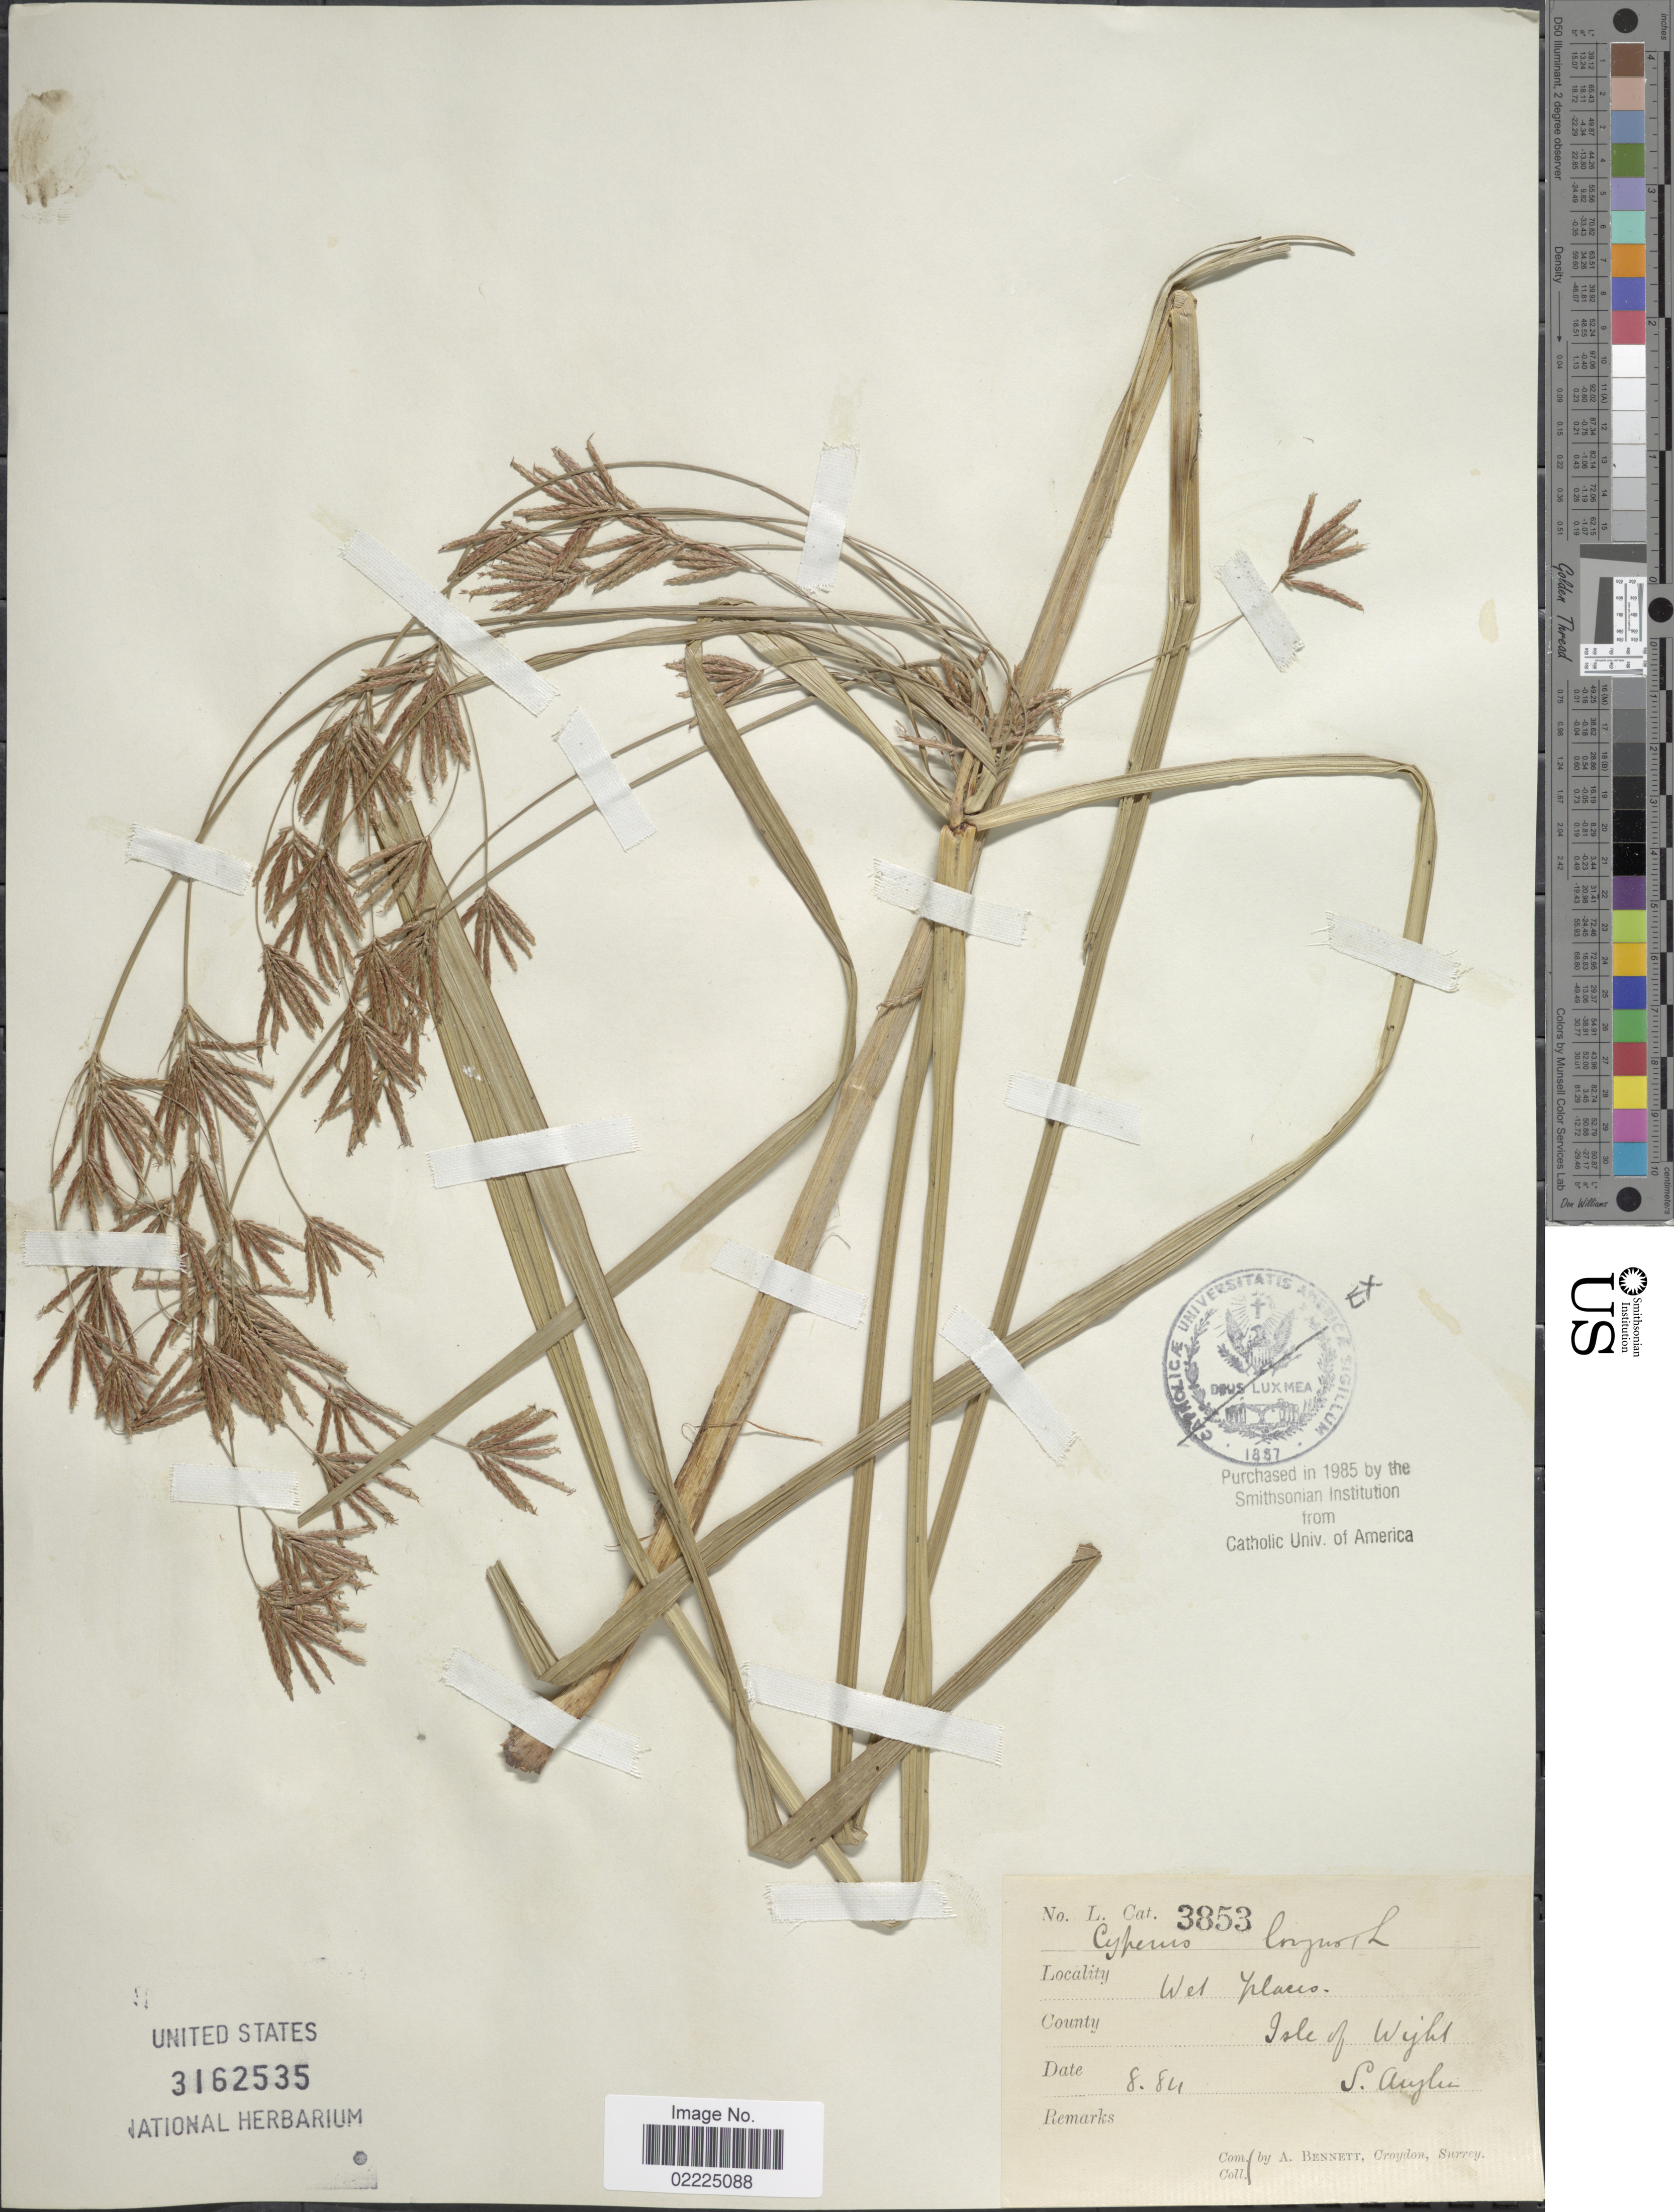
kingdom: Plantae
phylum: Tracheophyta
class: Liliopsida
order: Poales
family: Cyperaceae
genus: Cyperus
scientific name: Cyperus longus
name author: L.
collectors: A. Bennet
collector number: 3853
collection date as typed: Transcribed d/m/y: /8/84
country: United Kingdom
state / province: England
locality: Wet places, Isle of Wight, S. Angle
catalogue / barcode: US 3162535